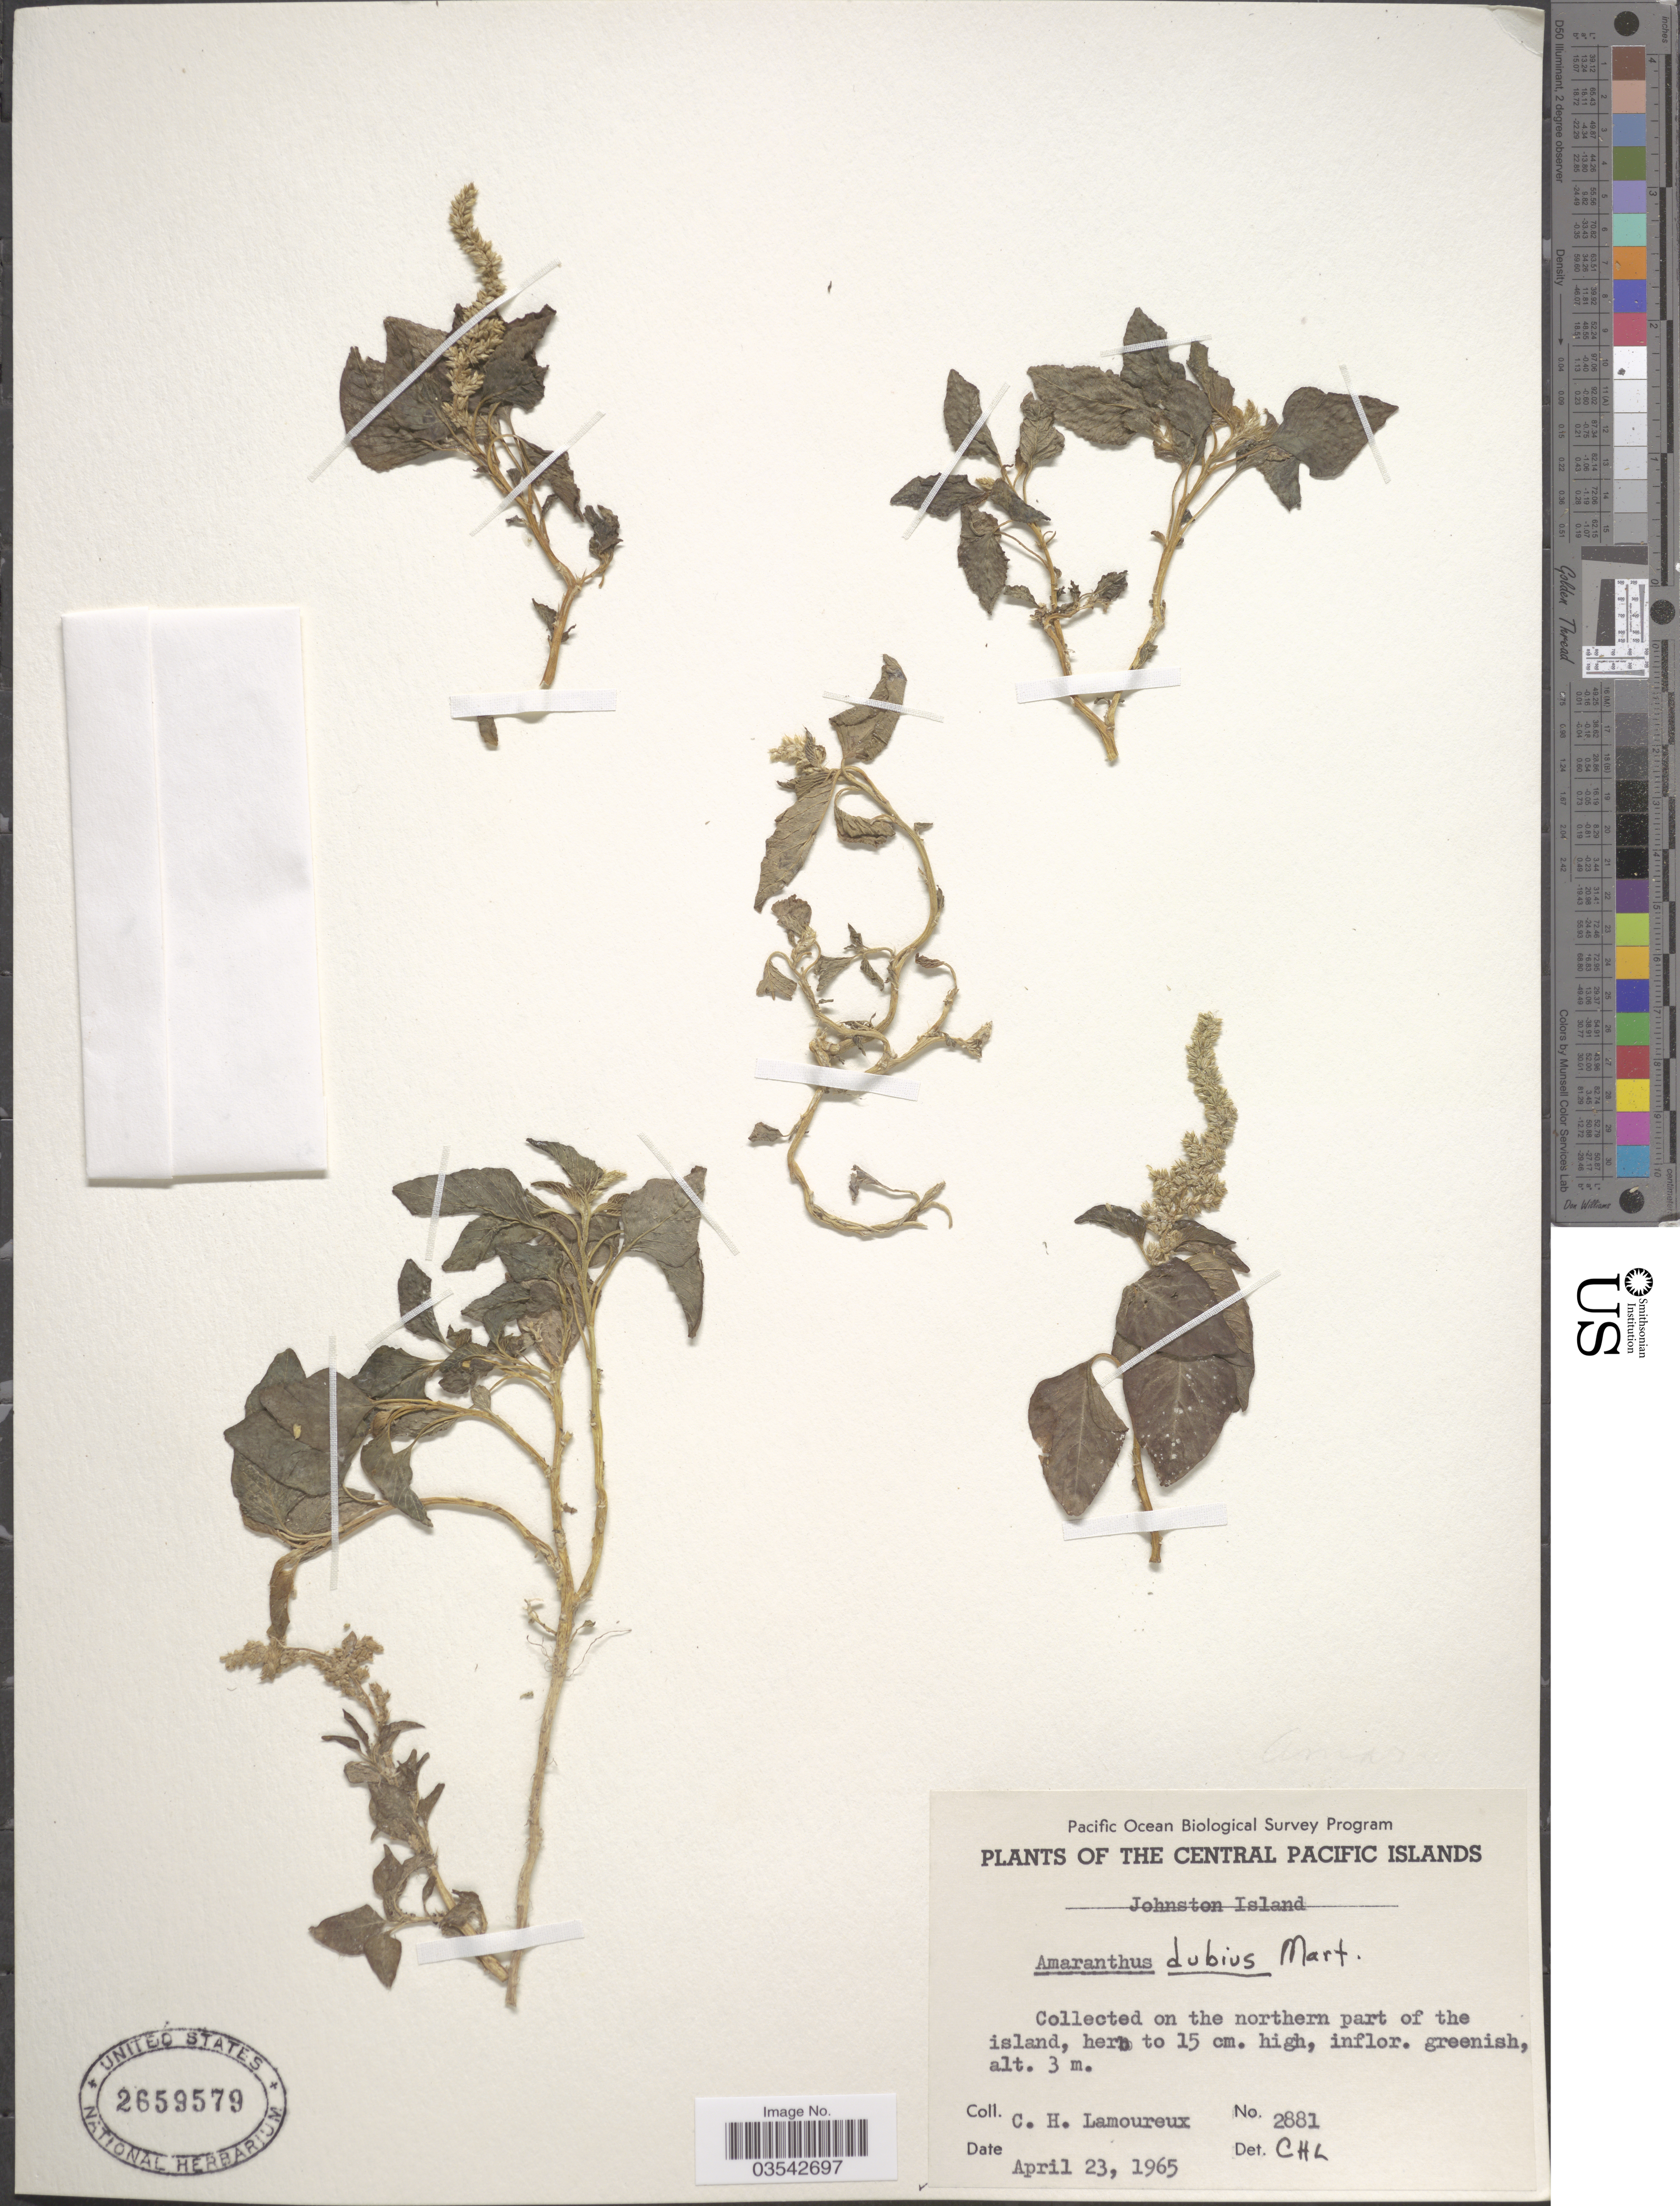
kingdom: Plantae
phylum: Tracheophyta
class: Magnoliopsida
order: Caryophyllales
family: Amaranthaceae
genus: Amaranthus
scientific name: Amaranthus dubius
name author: Mart. ex Thell.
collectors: C. H. Lamoureux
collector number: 2881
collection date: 1965-04-23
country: U.S. Administered Pacific Islands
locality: The Central Pacific Islands. Johnston Island. Northern part of the island.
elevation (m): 3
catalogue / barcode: US 2659579